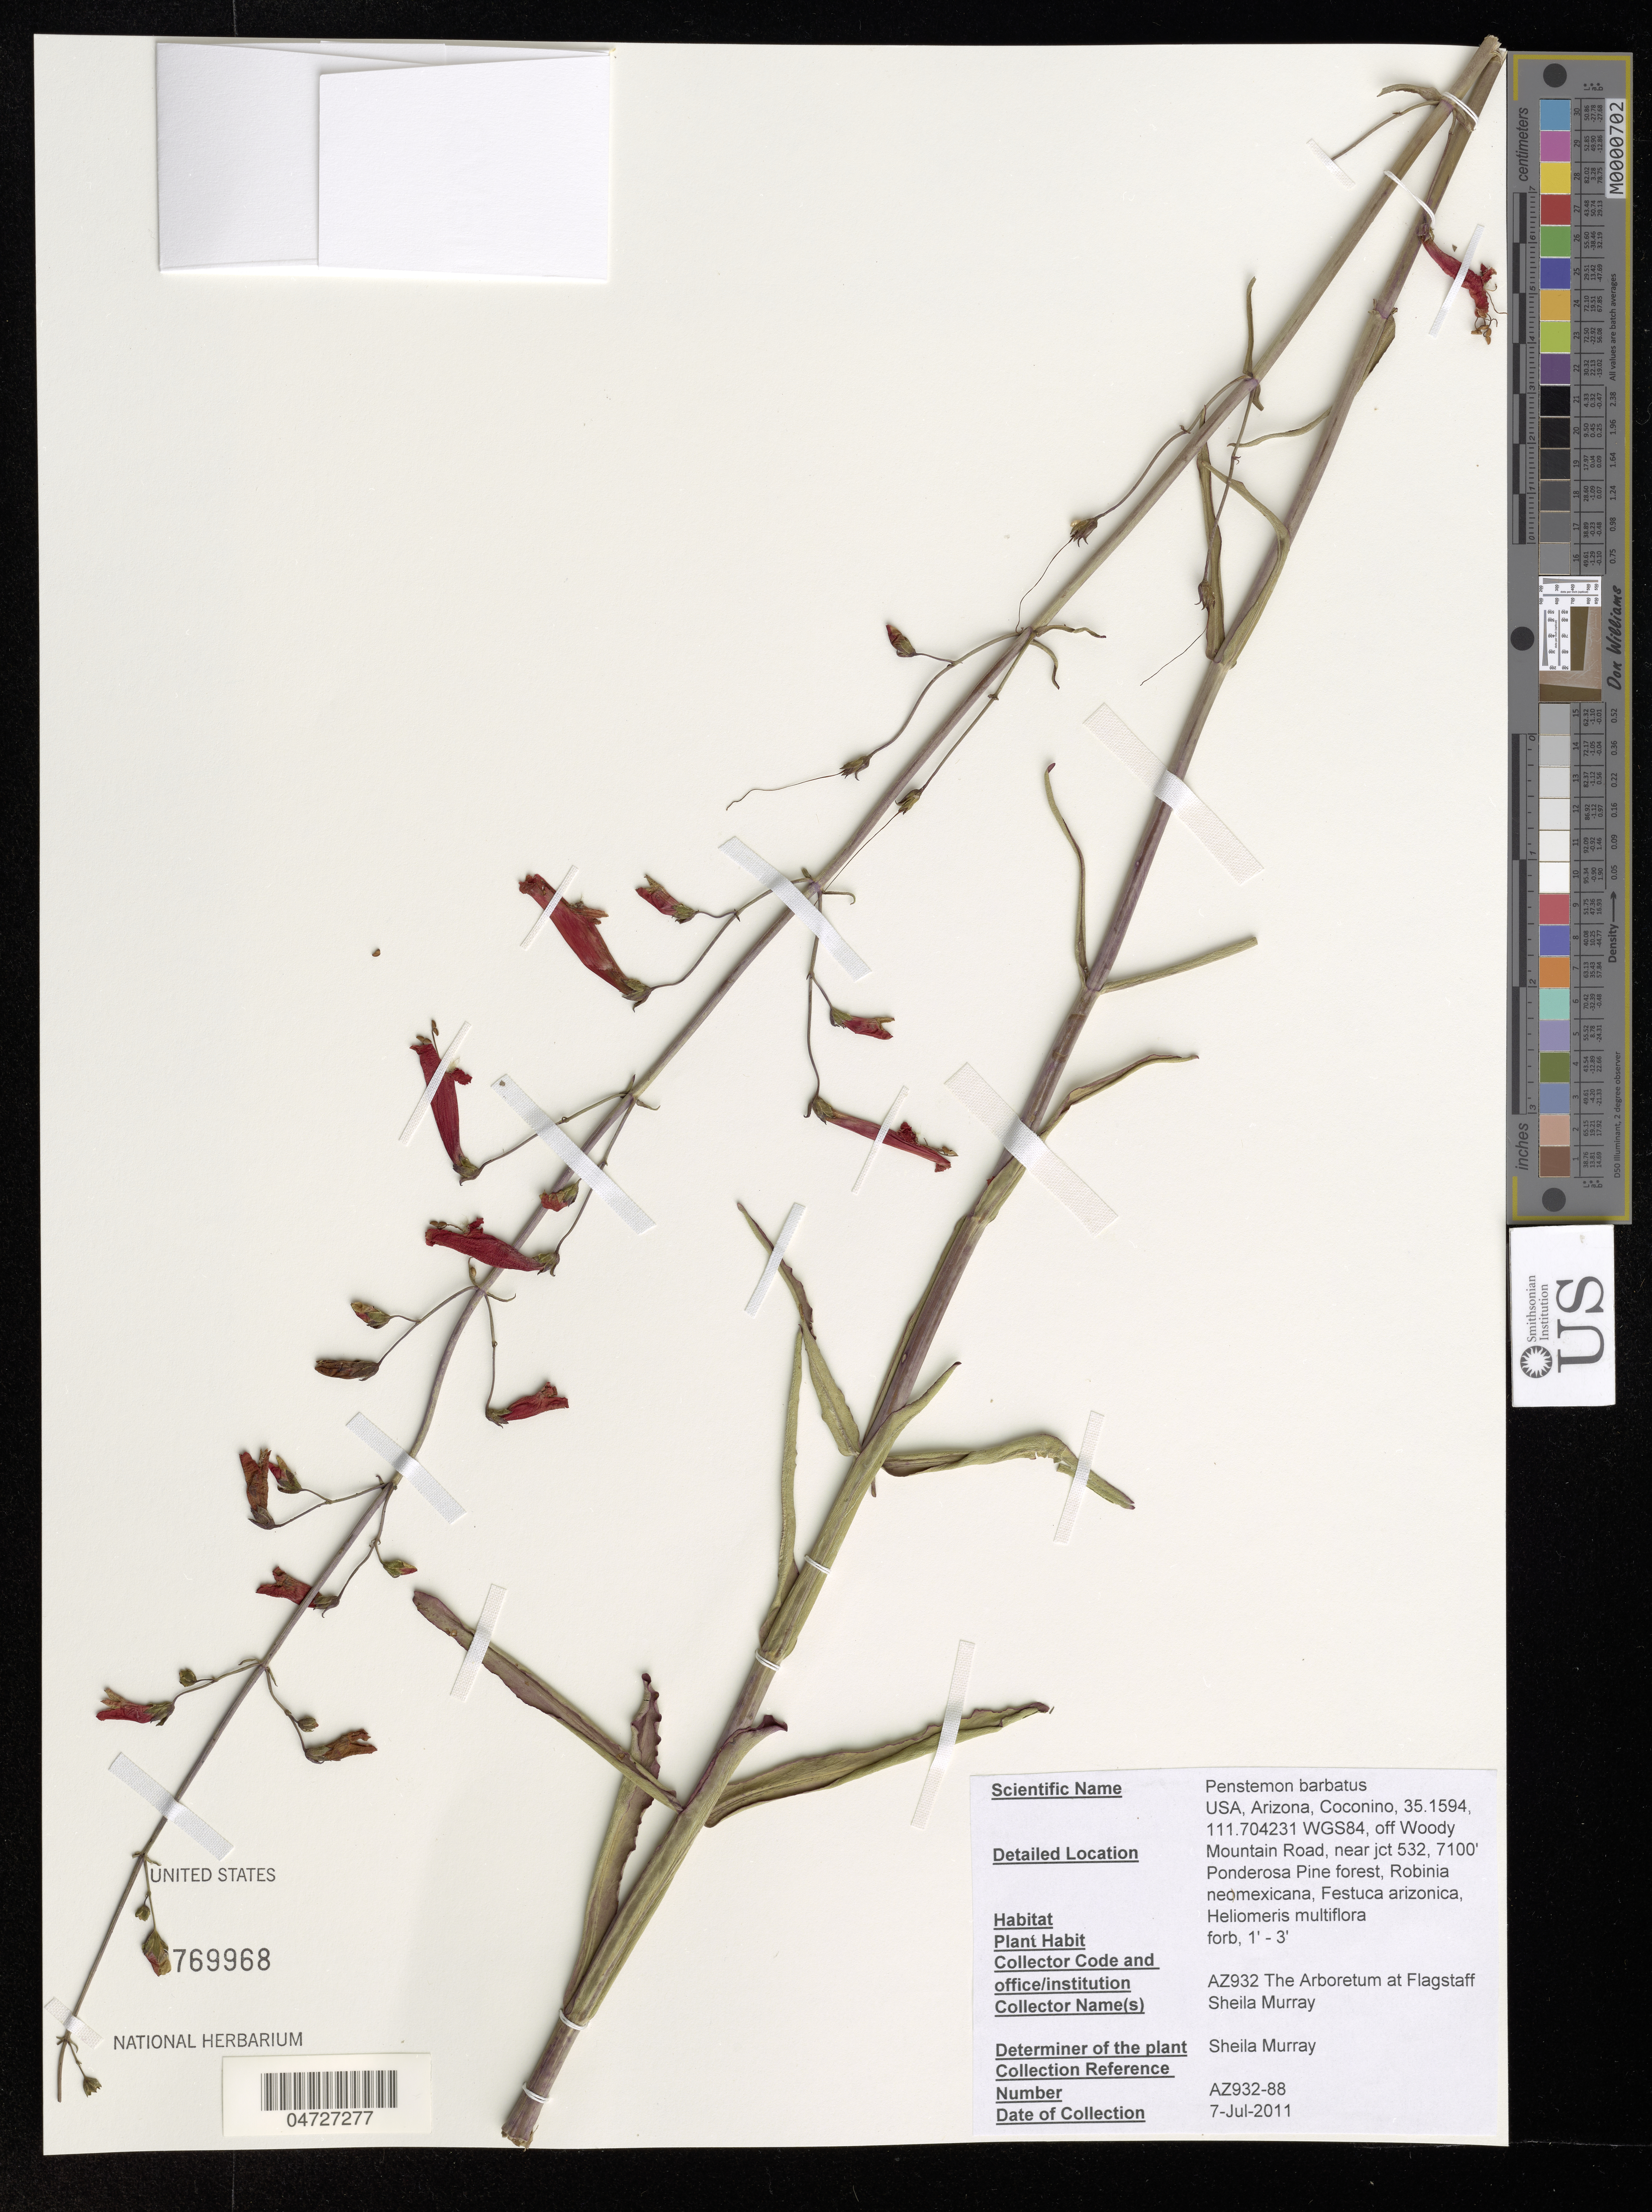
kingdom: Plantae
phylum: Tracheophyta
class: Magnoliopsida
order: Lamiales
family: Plantaginaceae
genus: Penstemon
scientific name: Penstemon barbatus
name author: (Cav.) Roth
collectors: S. Murray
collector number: AZ932-88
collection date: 2011-07-07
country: United States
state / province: Arizona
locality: Coconino, WGS84, off Woody Mountain Road, near jct 532.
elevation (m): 2164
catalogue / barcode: US 769968